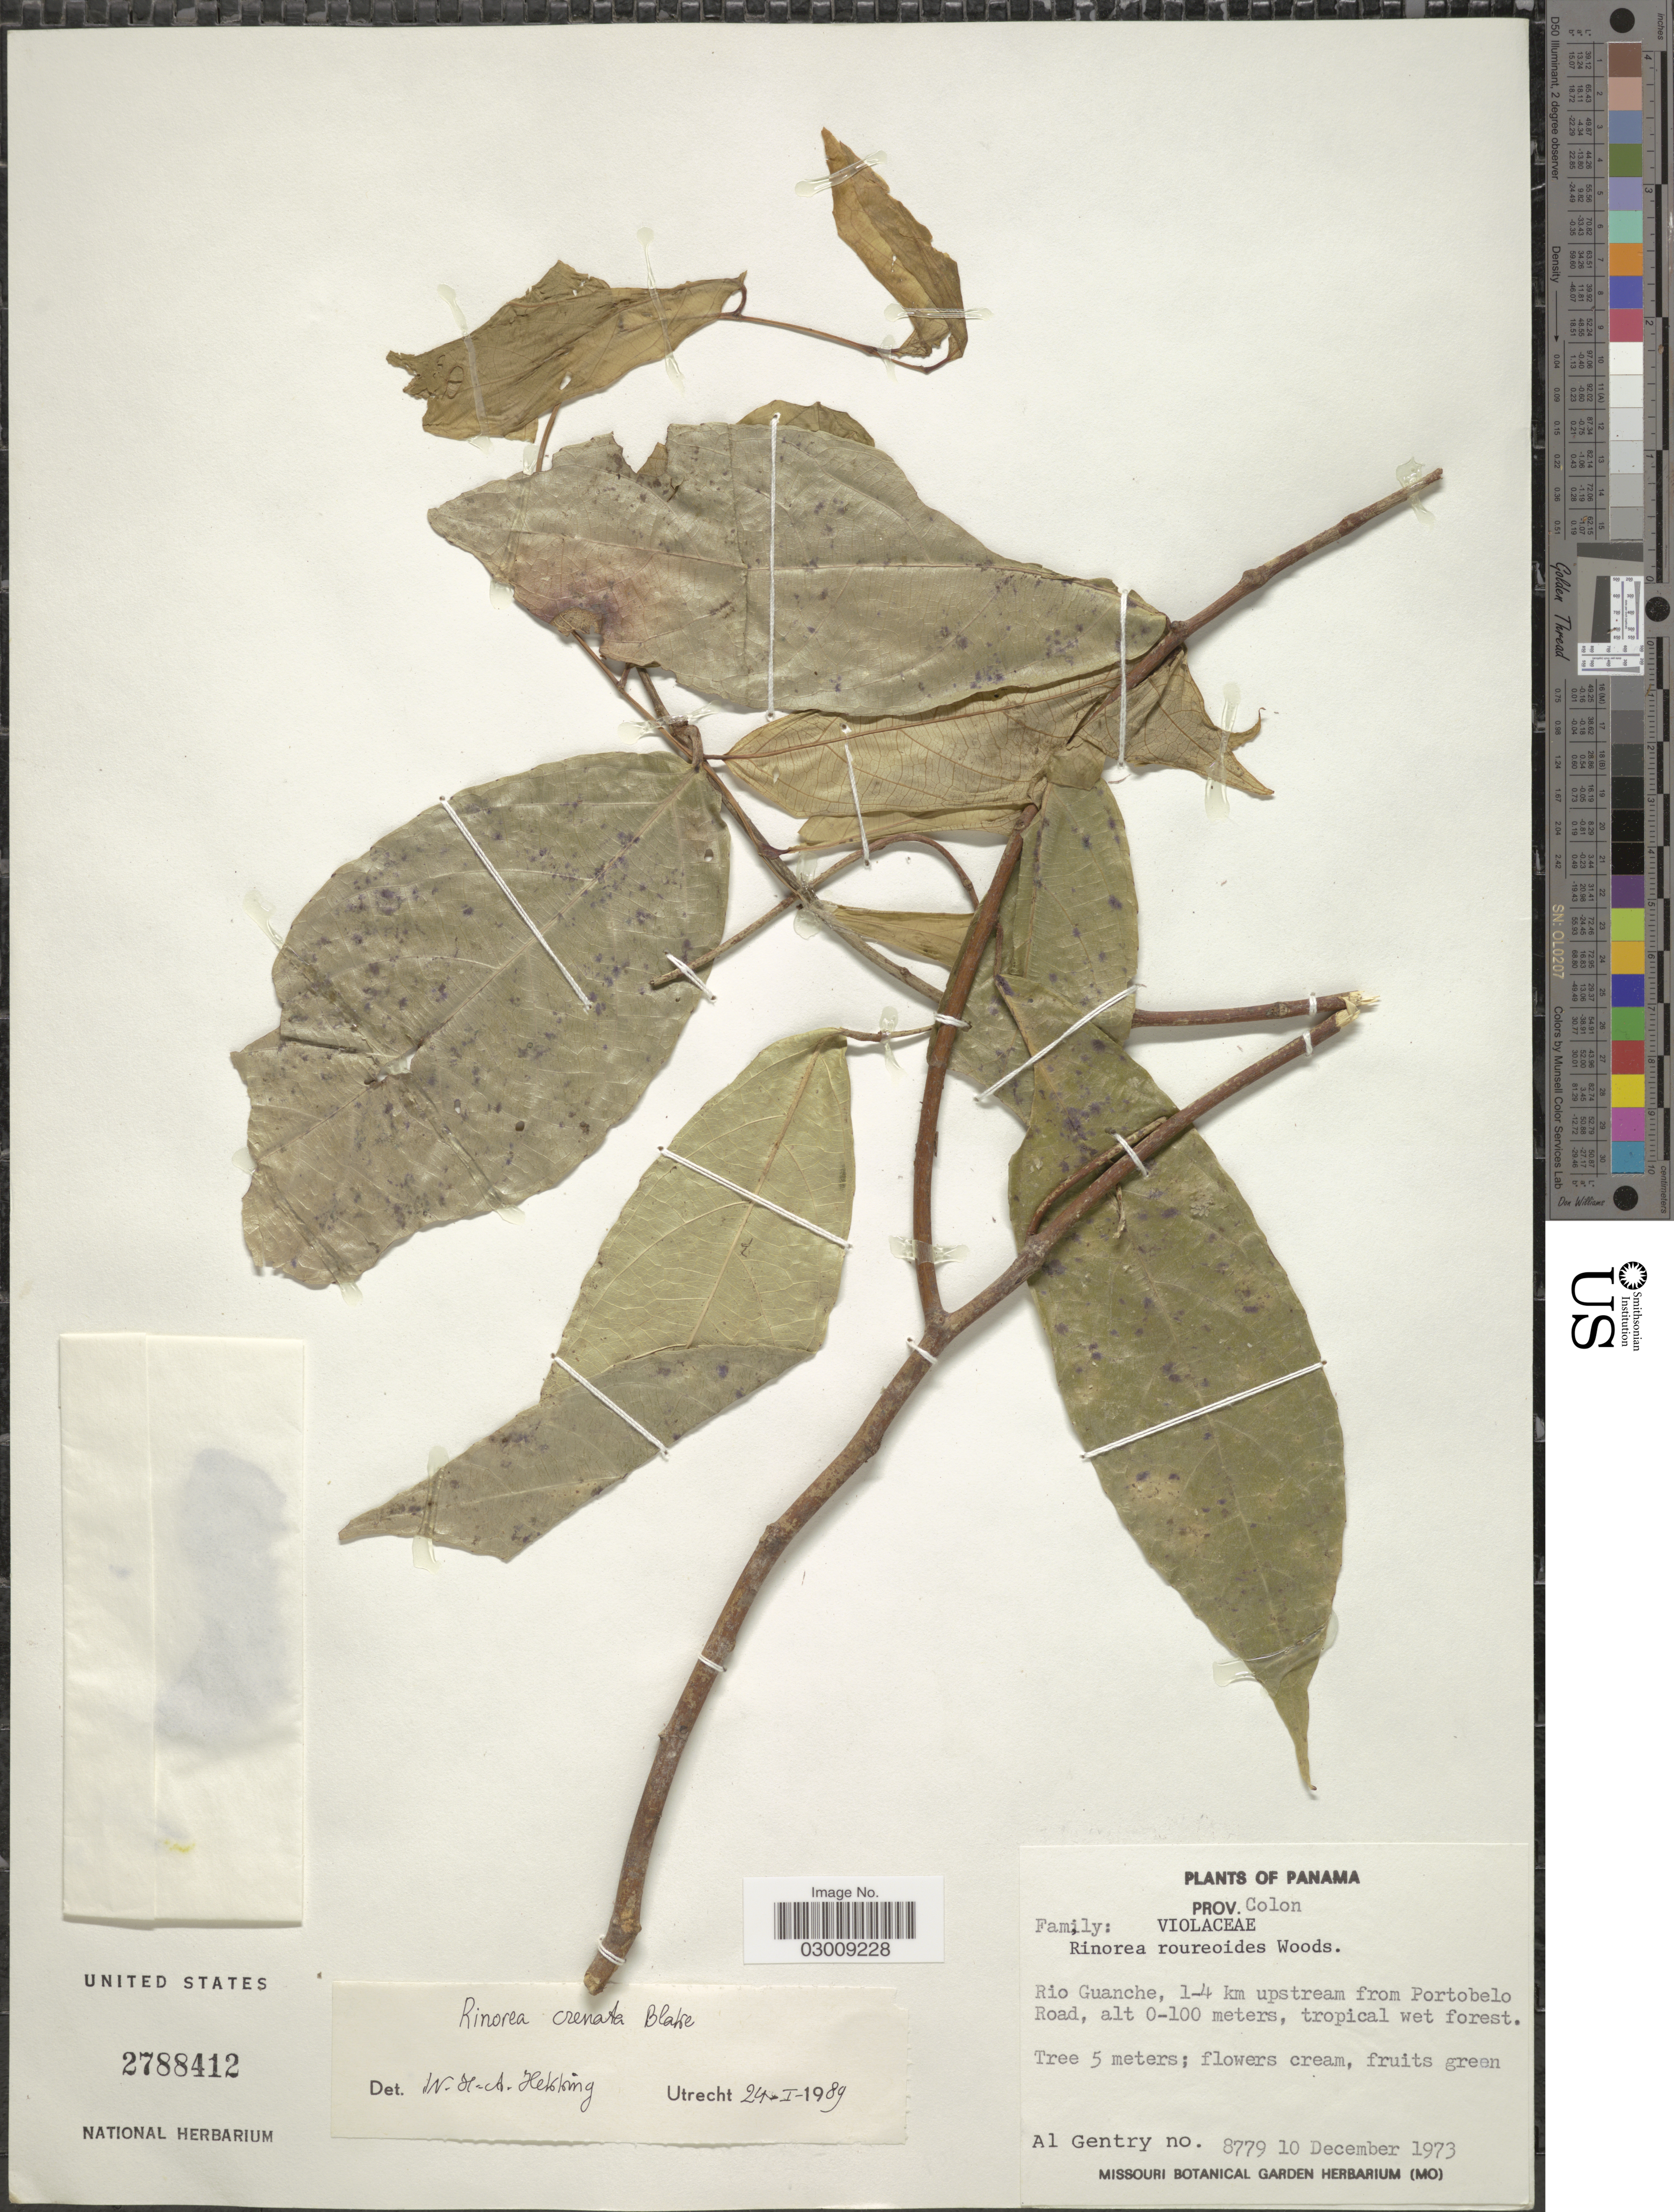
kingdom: Plantae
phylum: Tracheophyta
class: Magnoliopsida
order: Malpighiales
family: Violaceae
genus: Bribria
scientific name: Bribria crenata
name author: (S.F. Blake) Wahlert & H.E. Ballard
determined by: Hoyos-Gomez, S. E.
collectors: A. H. Gentry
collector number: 8779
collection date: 1973-12-10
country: Panama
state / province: Colón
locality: Rio Guanche, 1-4 km upstream from Portobelo Road.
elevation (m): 0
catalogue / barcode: US 2788412